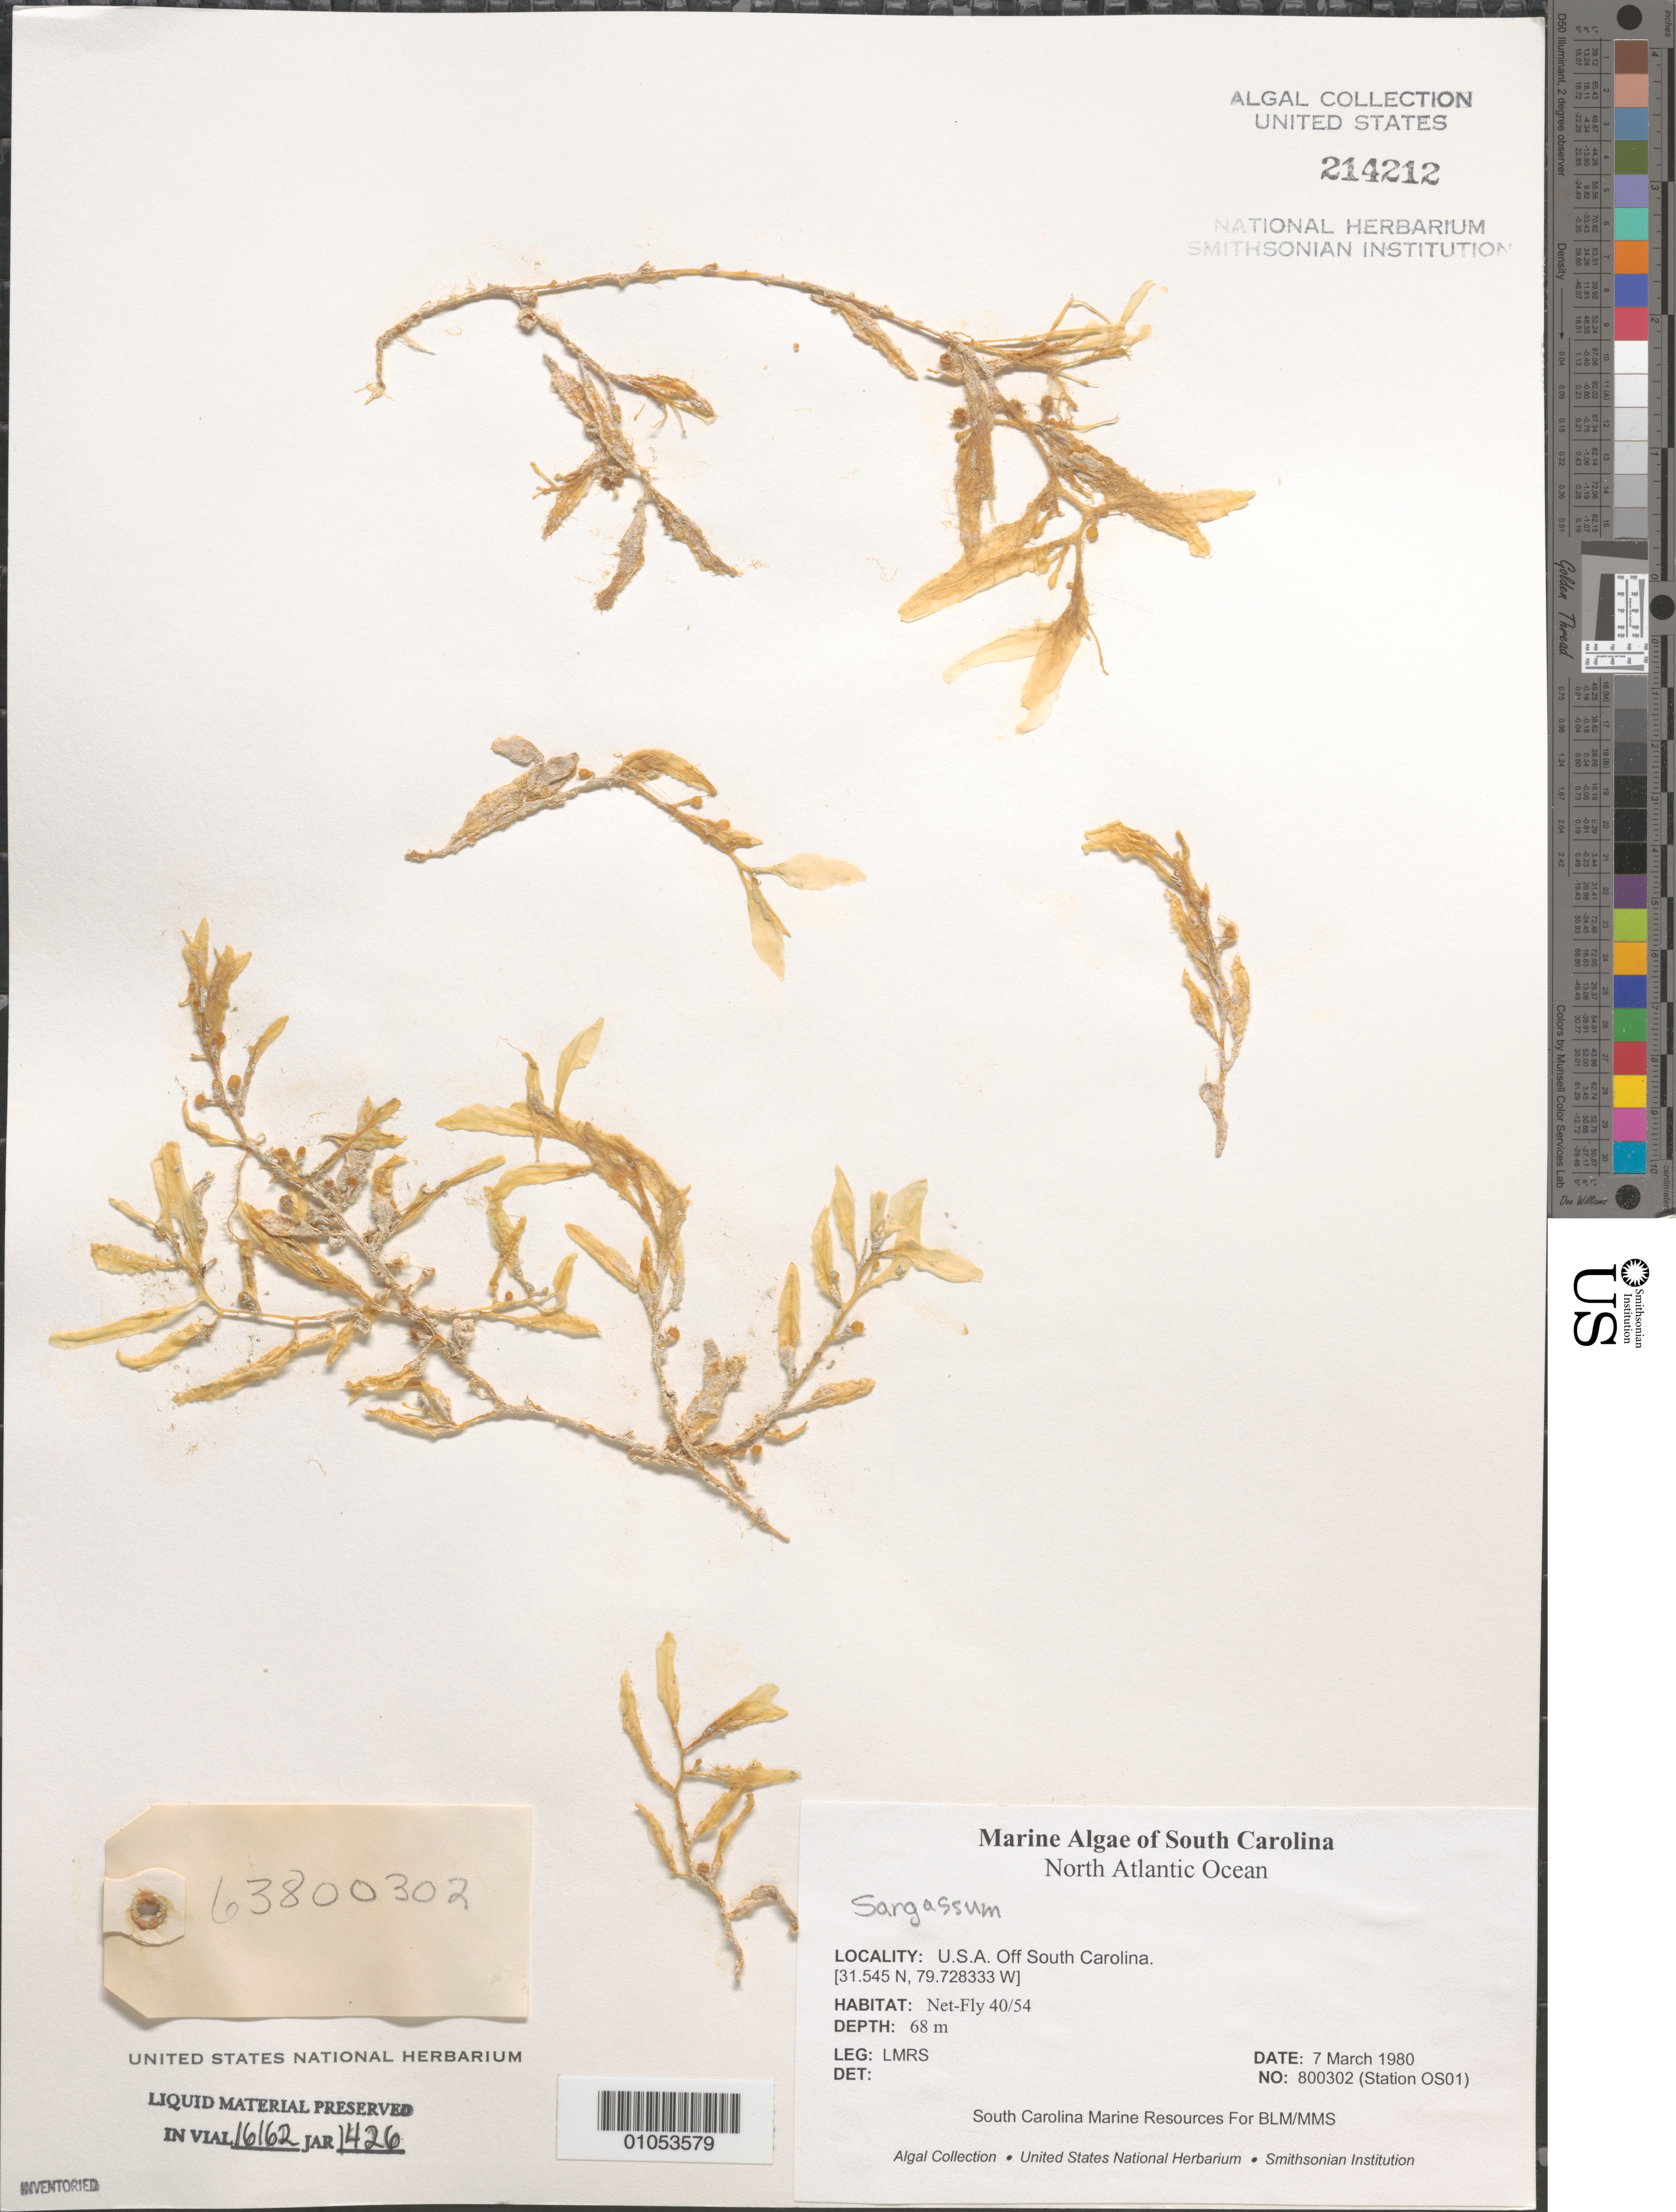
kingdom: Chromista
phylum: Ochrophyta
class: Phaeophyceae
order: Fucales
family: Sargassaceae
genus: Sargassum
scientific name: Sargassum sp.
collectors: LMRS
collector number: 800302 (Station OS01)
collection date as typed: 07 Mar 1980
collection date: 1980-03-07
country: United States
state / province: South Carolina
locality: North Atlantic Ocean off South Carolina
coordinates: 31.545 N, 79.728333 W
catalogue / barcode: US 214212